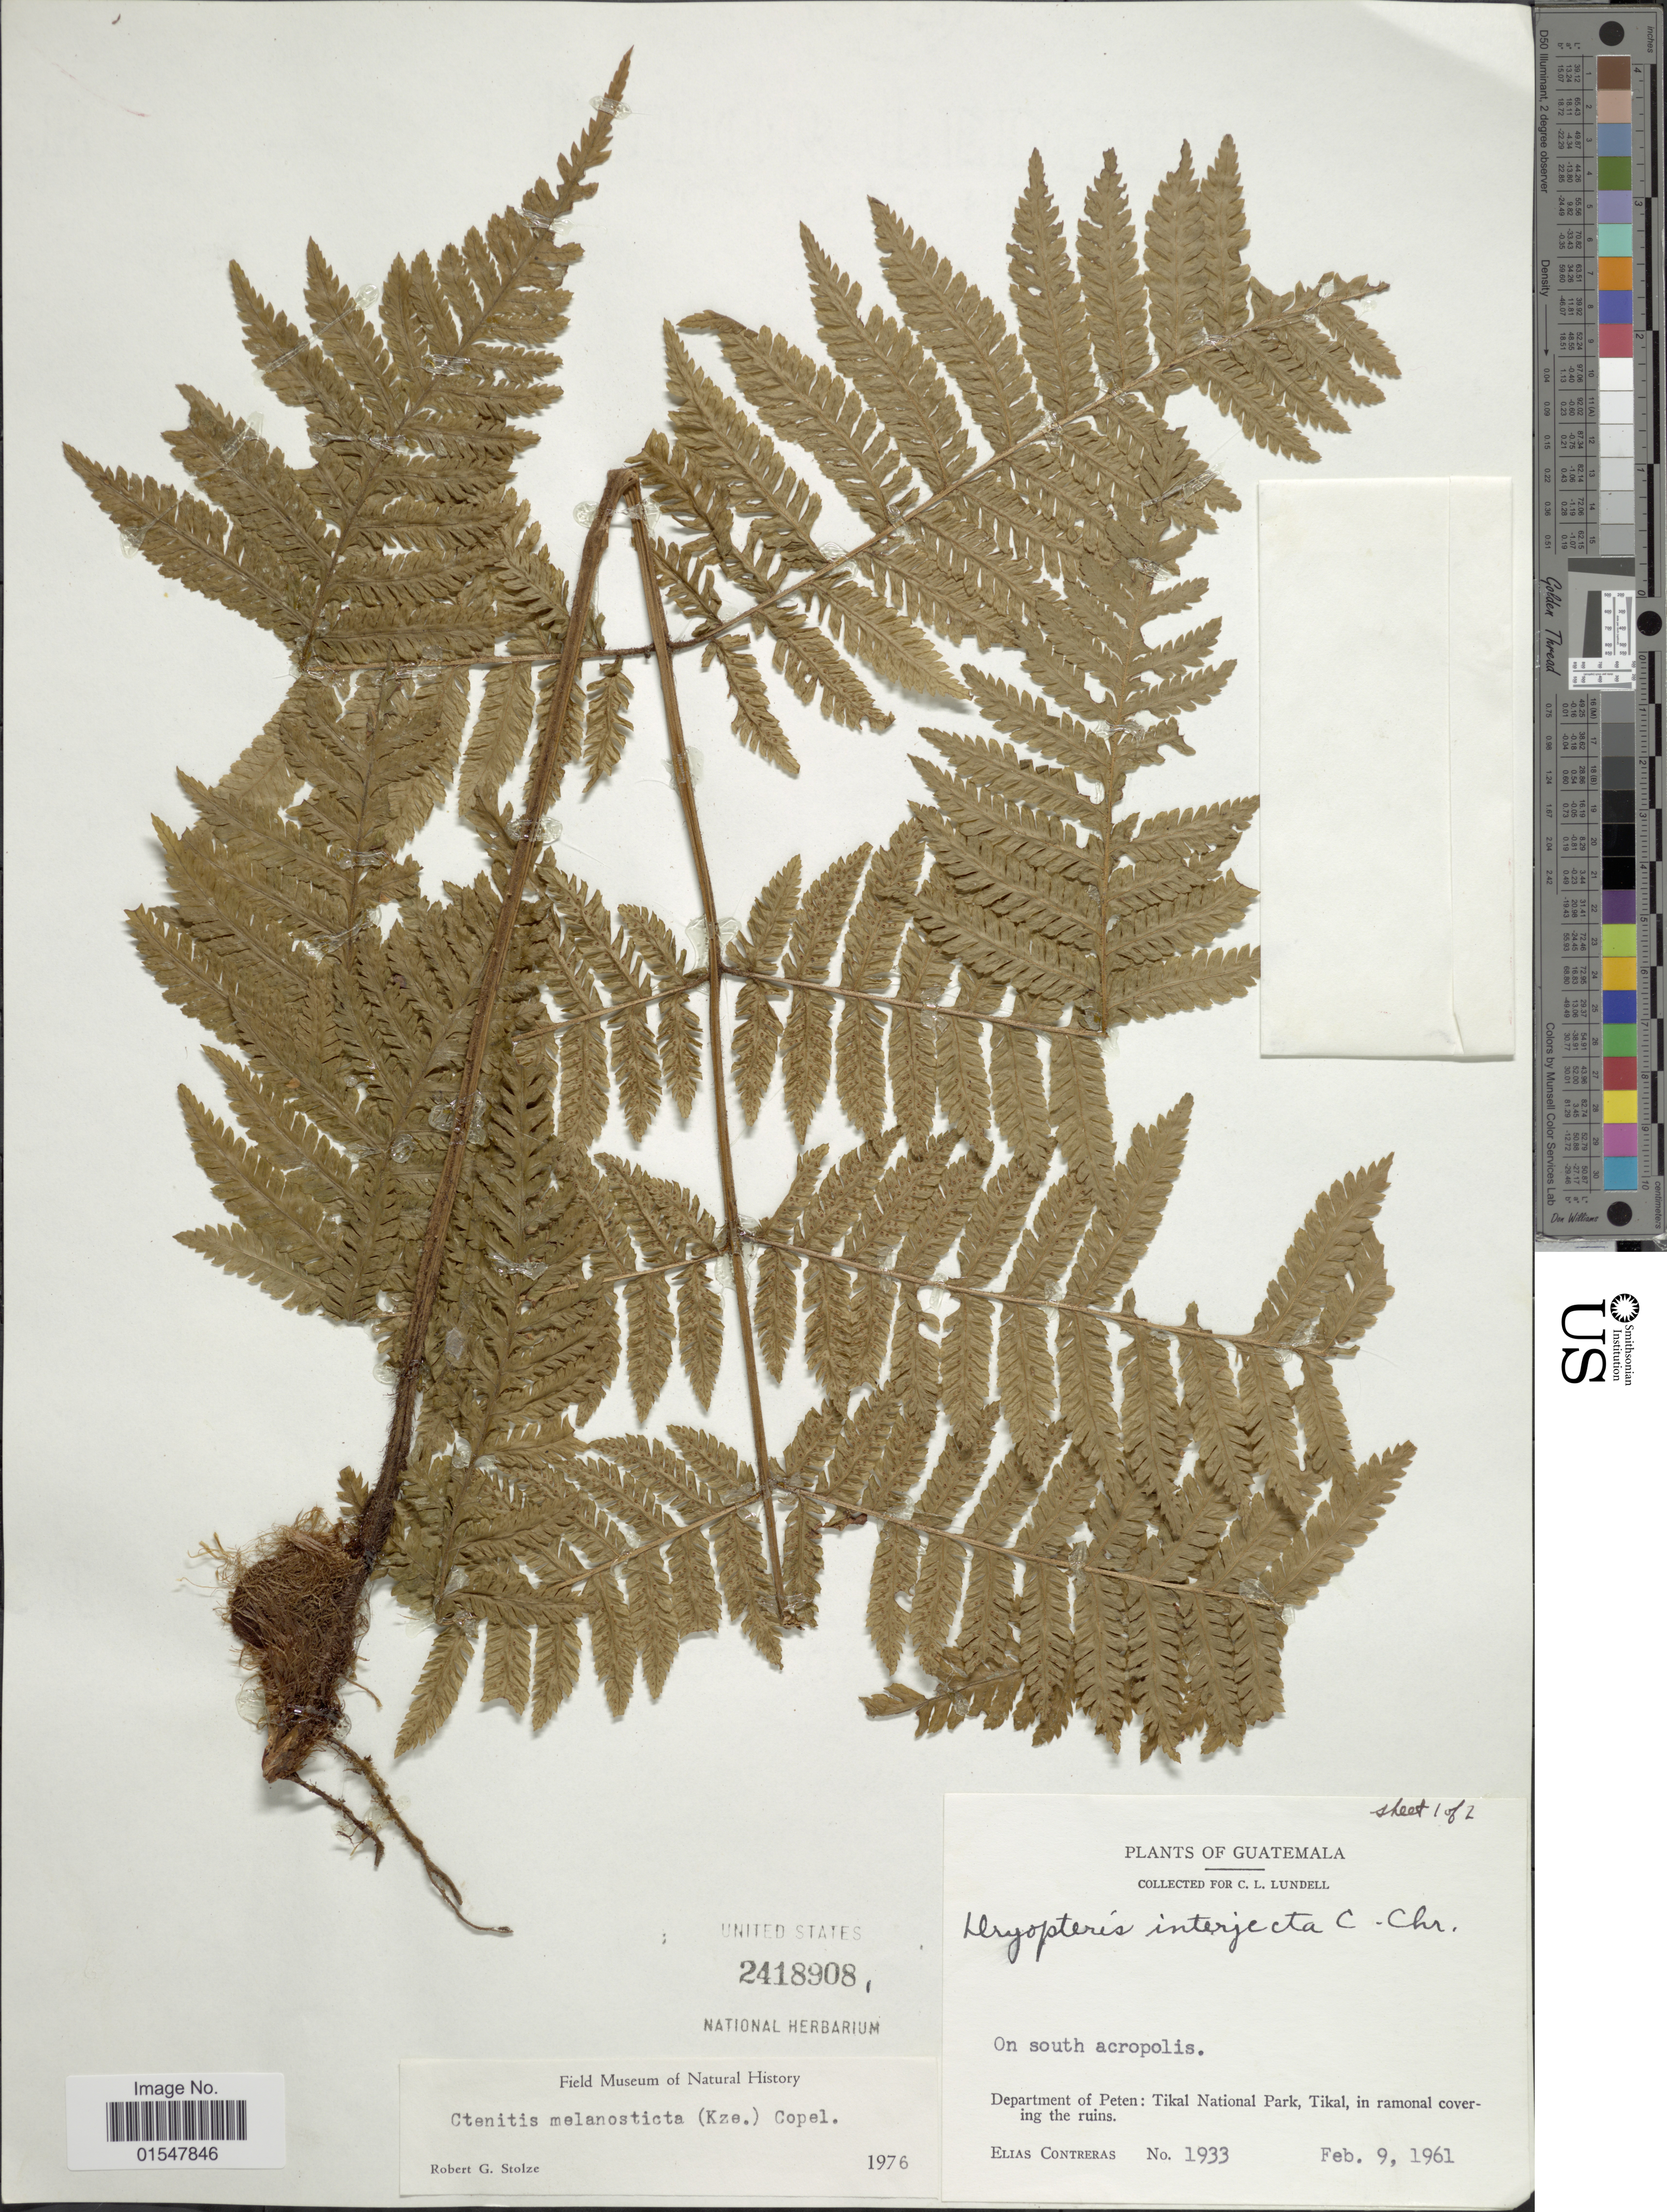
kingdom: Plantae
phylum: Tracheophyta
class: Polypodiopsida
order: Polypodiales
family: Dryopteridaceae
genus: Ctenitis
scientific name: Ctenitis melanosticta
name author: (Kunze) Copel.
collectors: E. Contreras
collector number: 1933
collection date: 1961-02-09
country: Guatemala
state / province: El Petén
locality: Guatemala, On a temple of "C" Group. Department of Peten: Tikal National Park, Tikal, in ramonal covering the ruins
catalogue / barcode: US 2418908